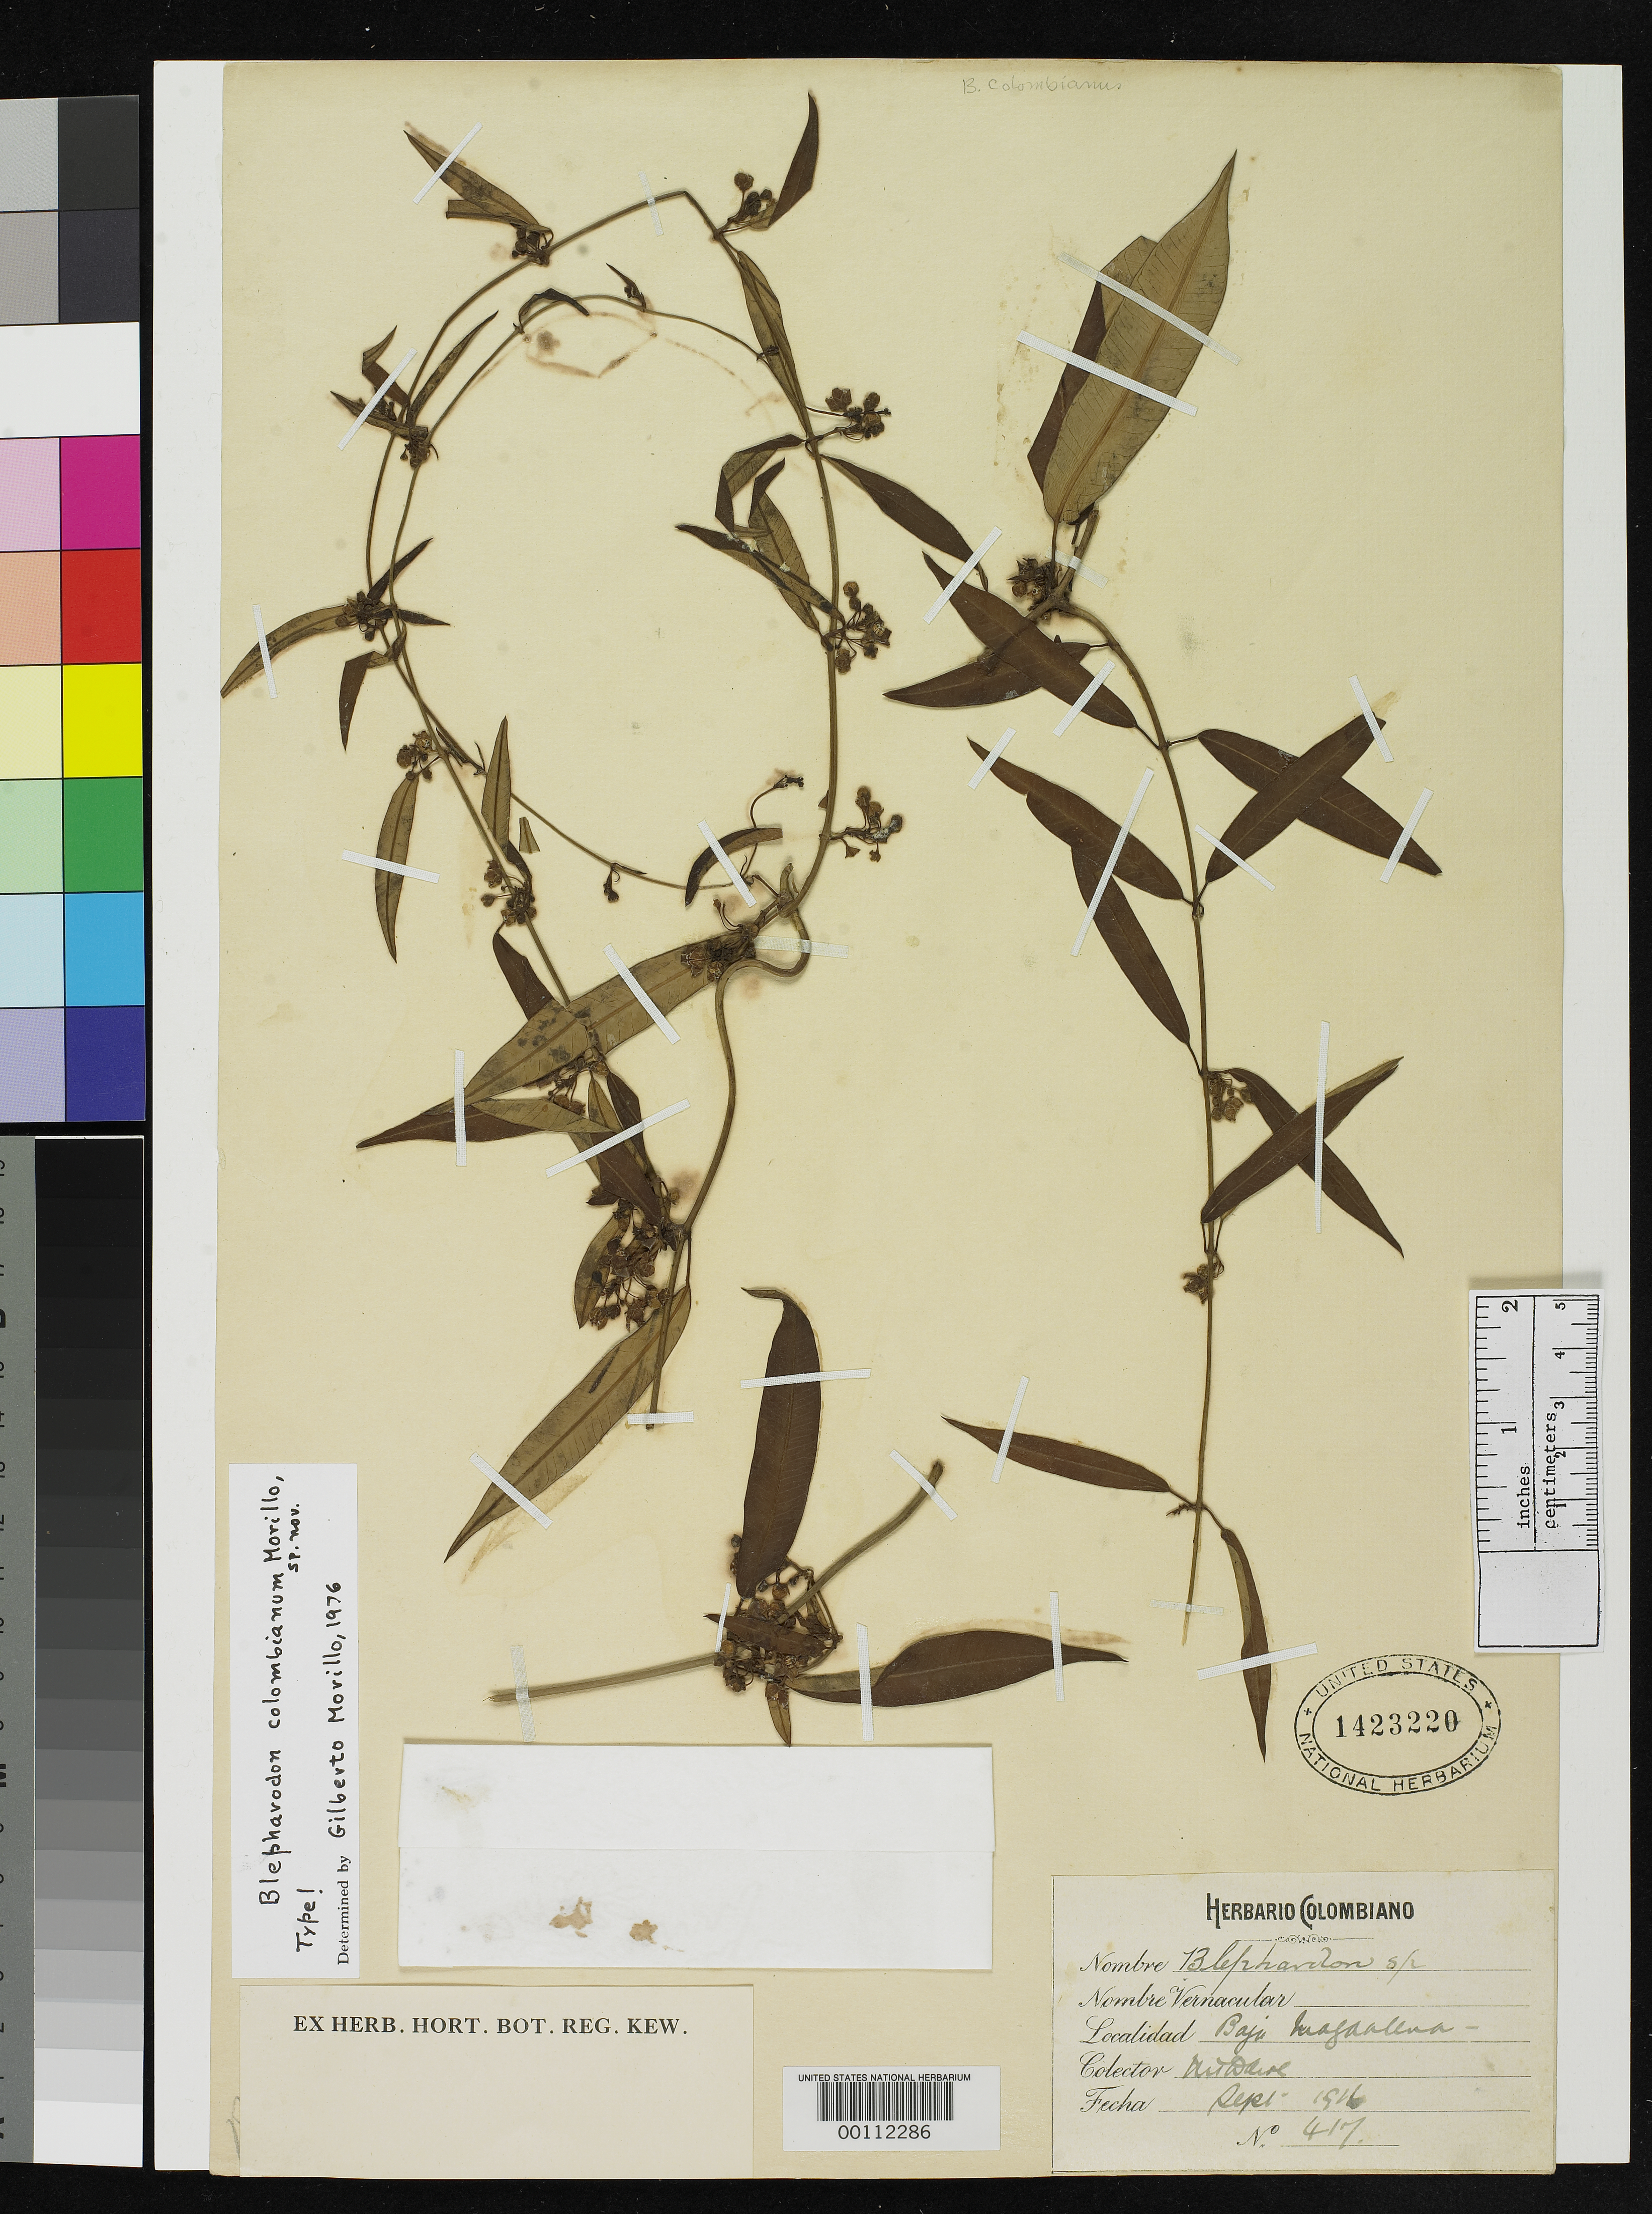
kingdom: Plantae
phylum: Tracheophyta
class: Magnoliopsida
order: Gentianales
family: Apocynaceae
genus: Blepharodon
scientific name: Blepharodon colombianum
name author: Morillo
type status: Holotype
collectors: M. T. Dawe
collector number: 417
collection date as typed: Sep 1916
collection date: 1916-09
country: Colombia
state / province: Magdalena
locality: Lower Magdalena.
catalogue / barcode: US 1423220